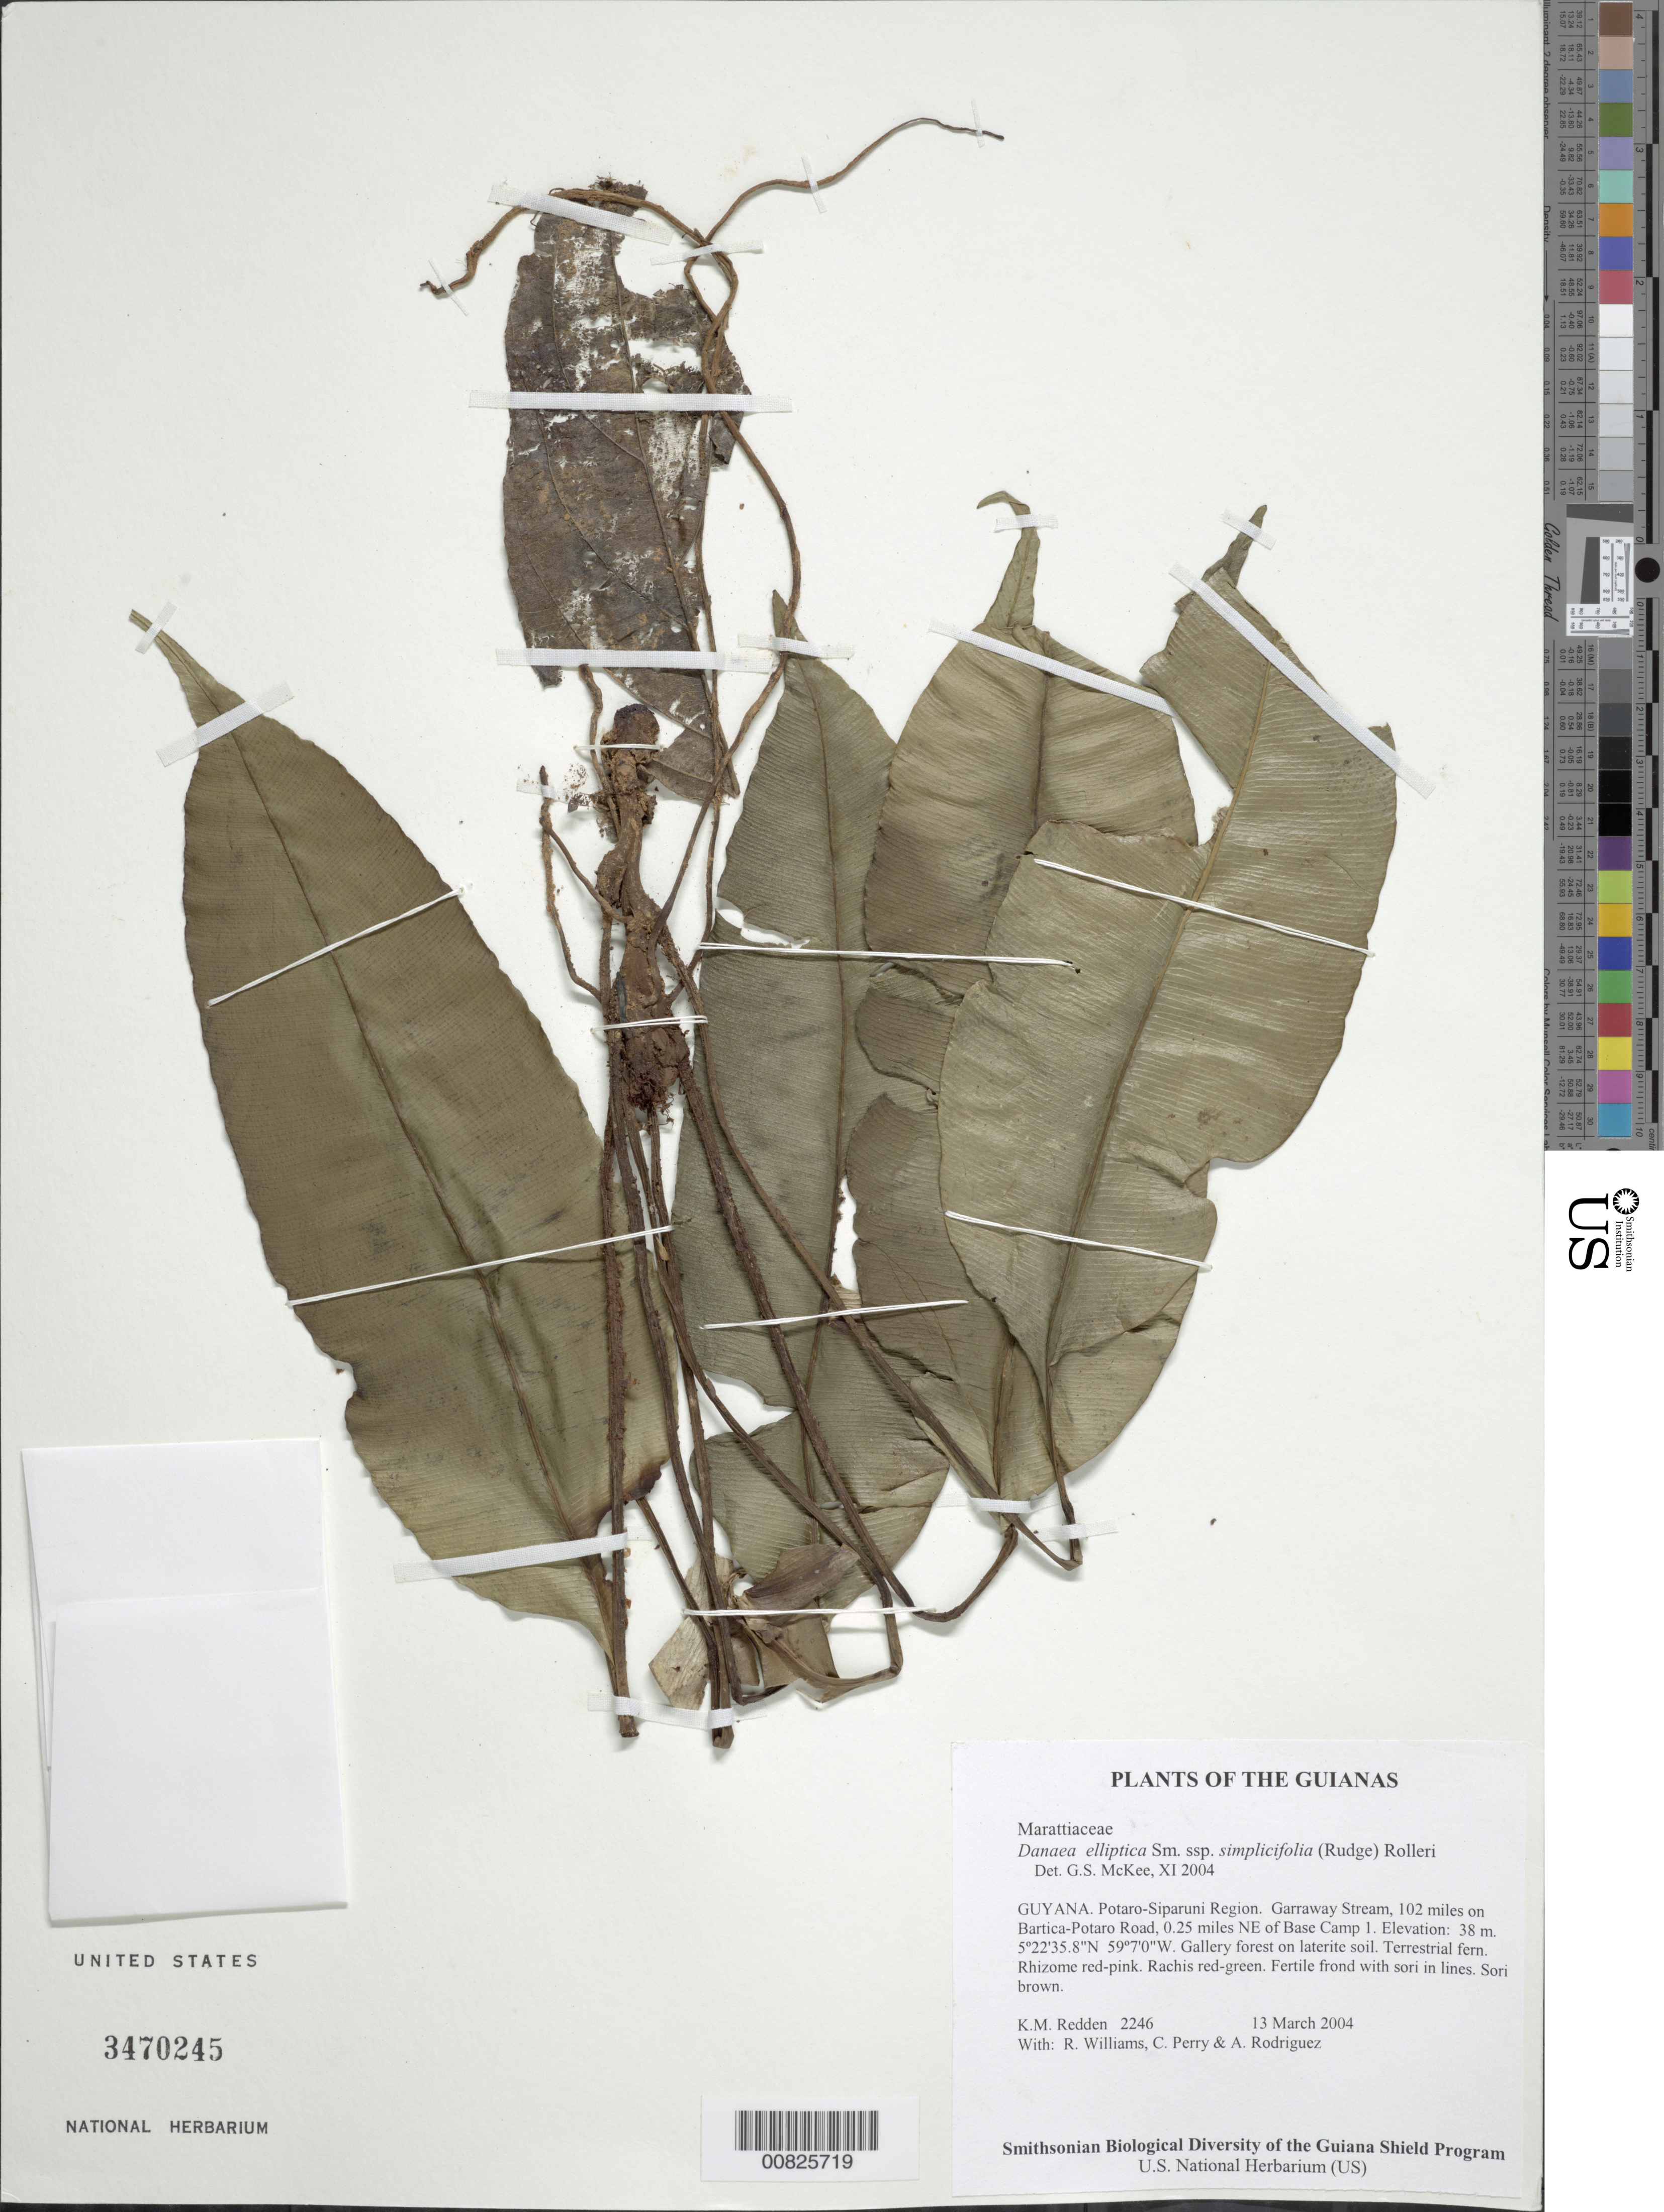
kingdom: Plantae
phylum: Tracheophyta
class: Polypodiopsida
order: Marattiales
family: Marattiaceae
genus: Danaea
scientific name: Danaea elliptica subsp. simplicifolia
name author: (Rudge) Rolleri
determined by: McKee, G. S., (US), NMNH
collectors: K. M. Redden, R. Williams, C. Perry & A. Rodriguez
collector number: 2246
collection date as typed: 13 March 2004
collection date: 2004-03-13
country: Guyana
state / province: Potaro-Siparuni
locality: Garraway Stream, 102 miles on Bartica-Potaro Road, 0.25 miles NE of Base Camp 1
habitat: Gallery forest on laterite soil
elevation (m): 38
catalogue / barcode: US 3470245